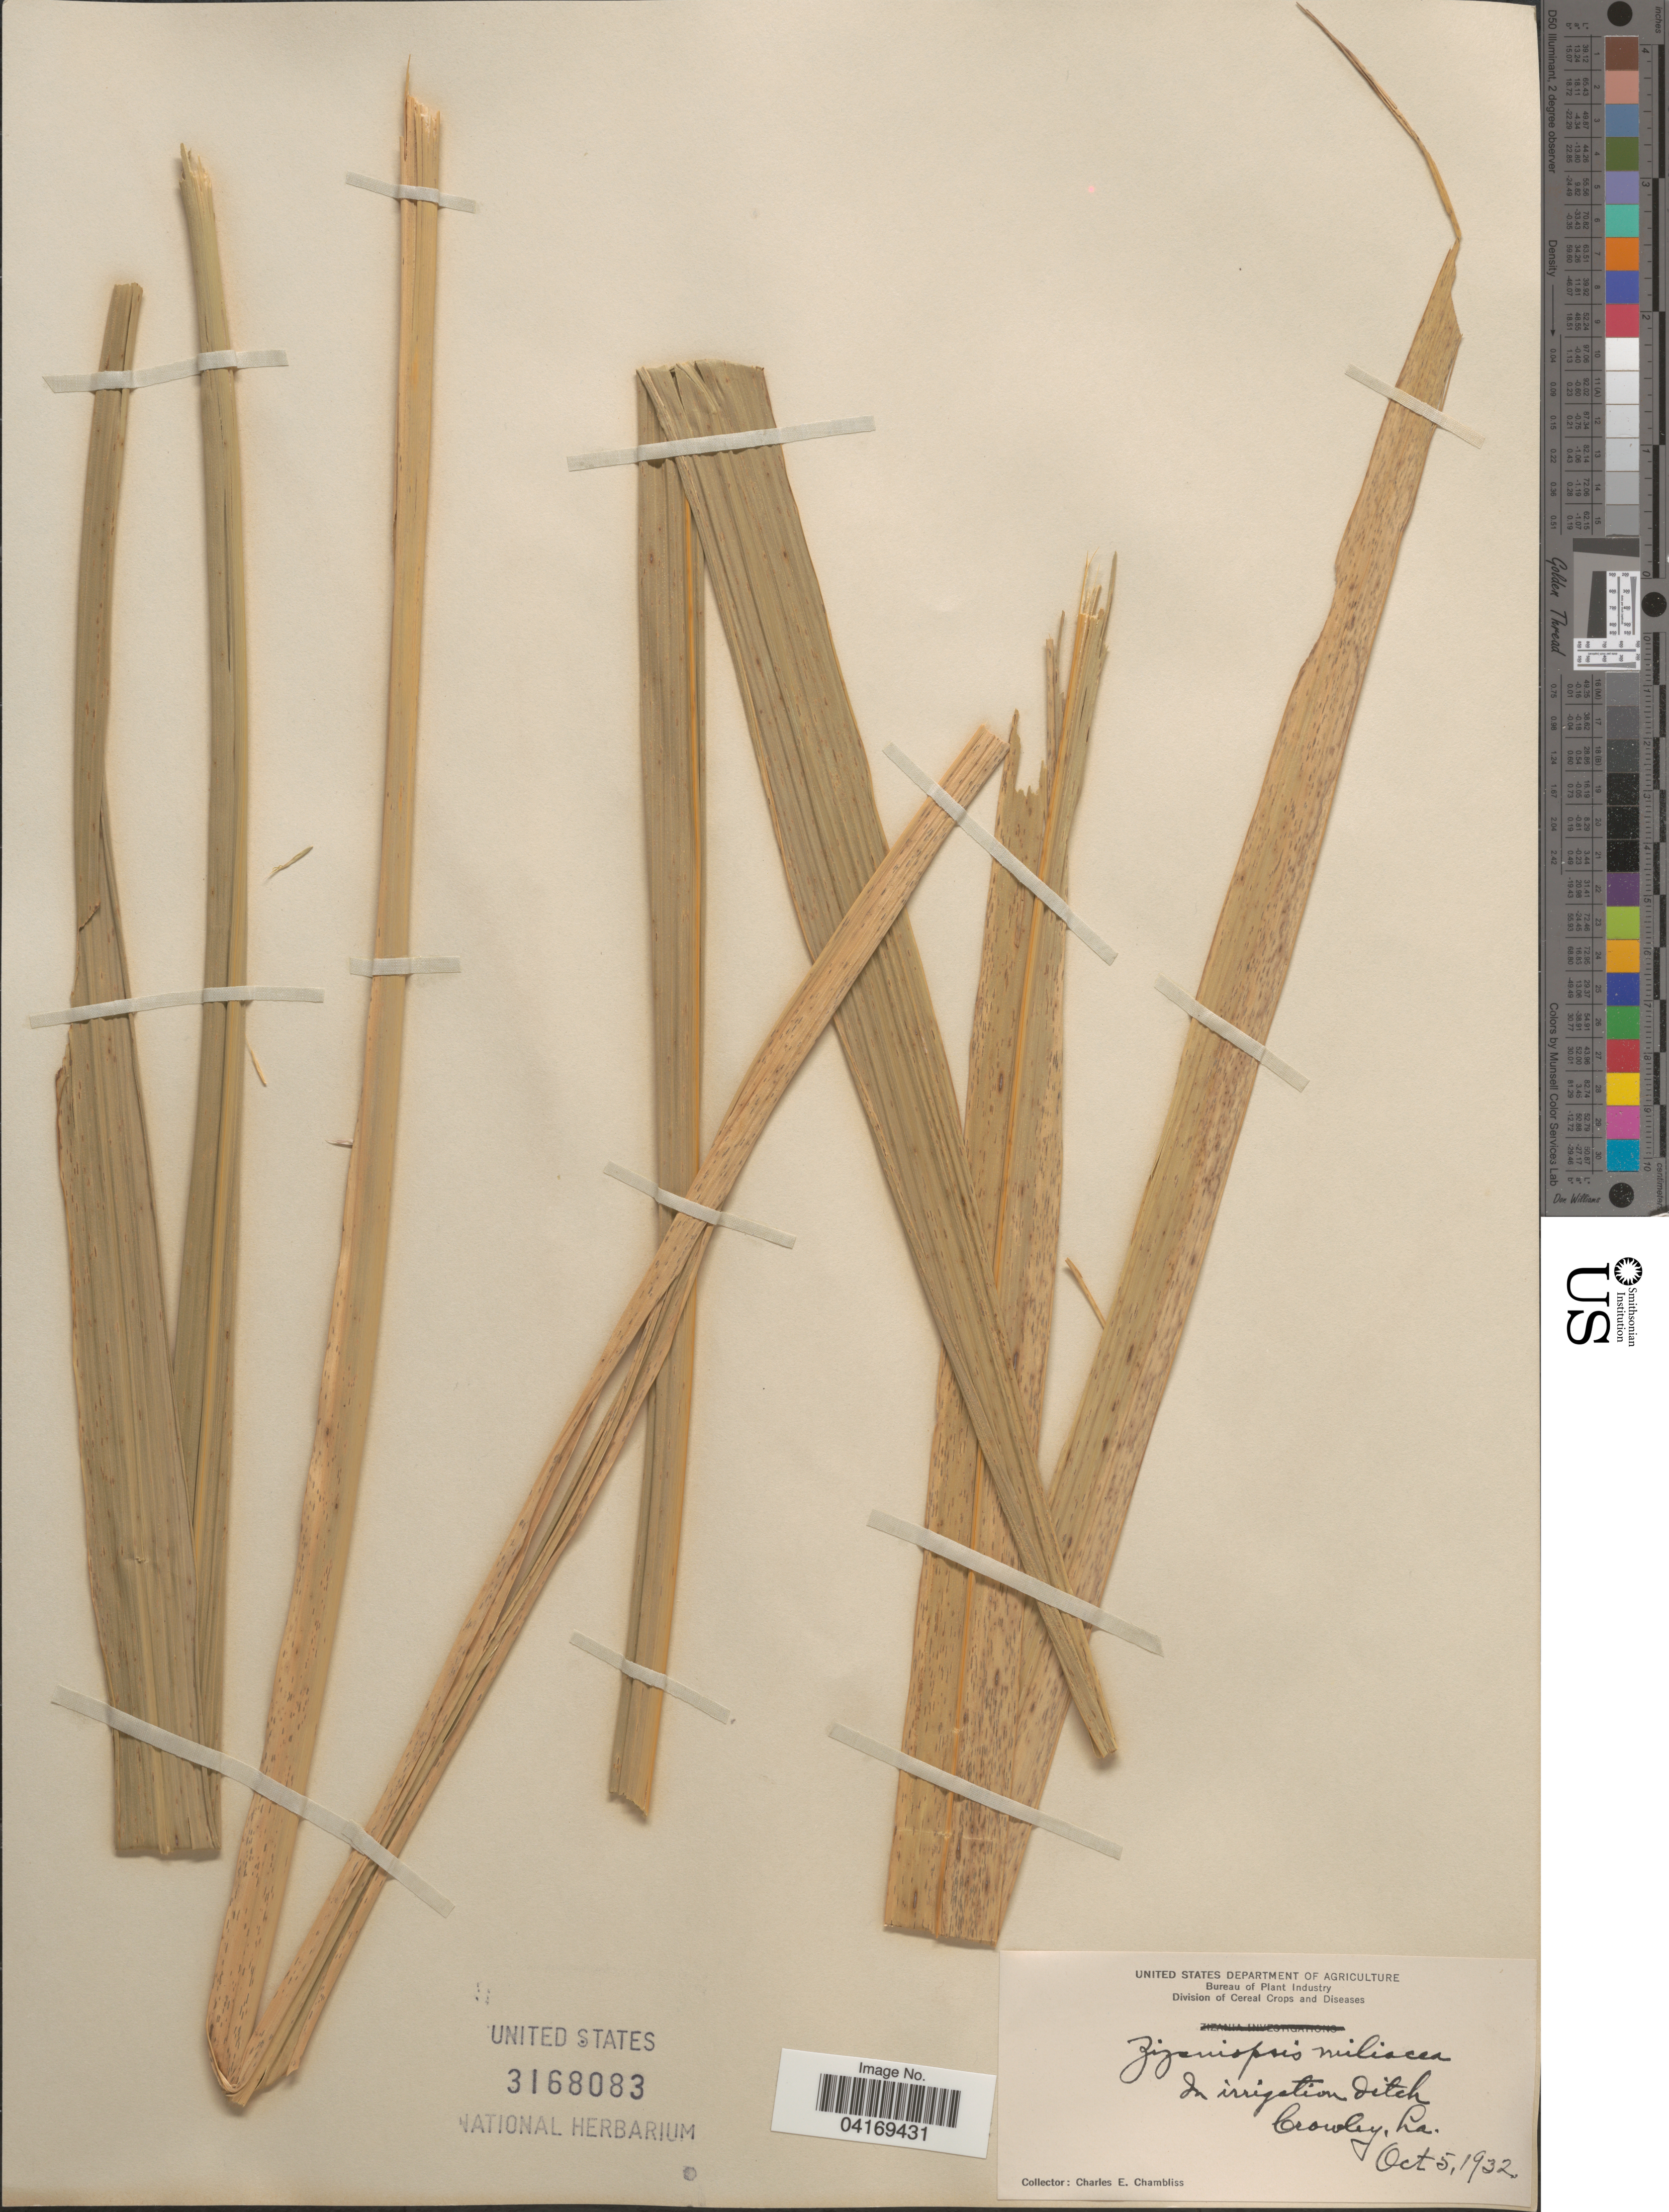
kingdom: Plantae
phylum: Tracheophyta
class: Liliopsida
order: Poales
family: Poaceae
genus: Zizaniopsis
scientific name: Zizaniopsis miliacea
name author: (Michx.) Döll & Asch.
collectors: C. Chambliss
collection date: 1932-10-05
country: United States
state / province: Louisiana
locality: In irrigation ditch Crowley.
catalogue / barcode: US 3168083